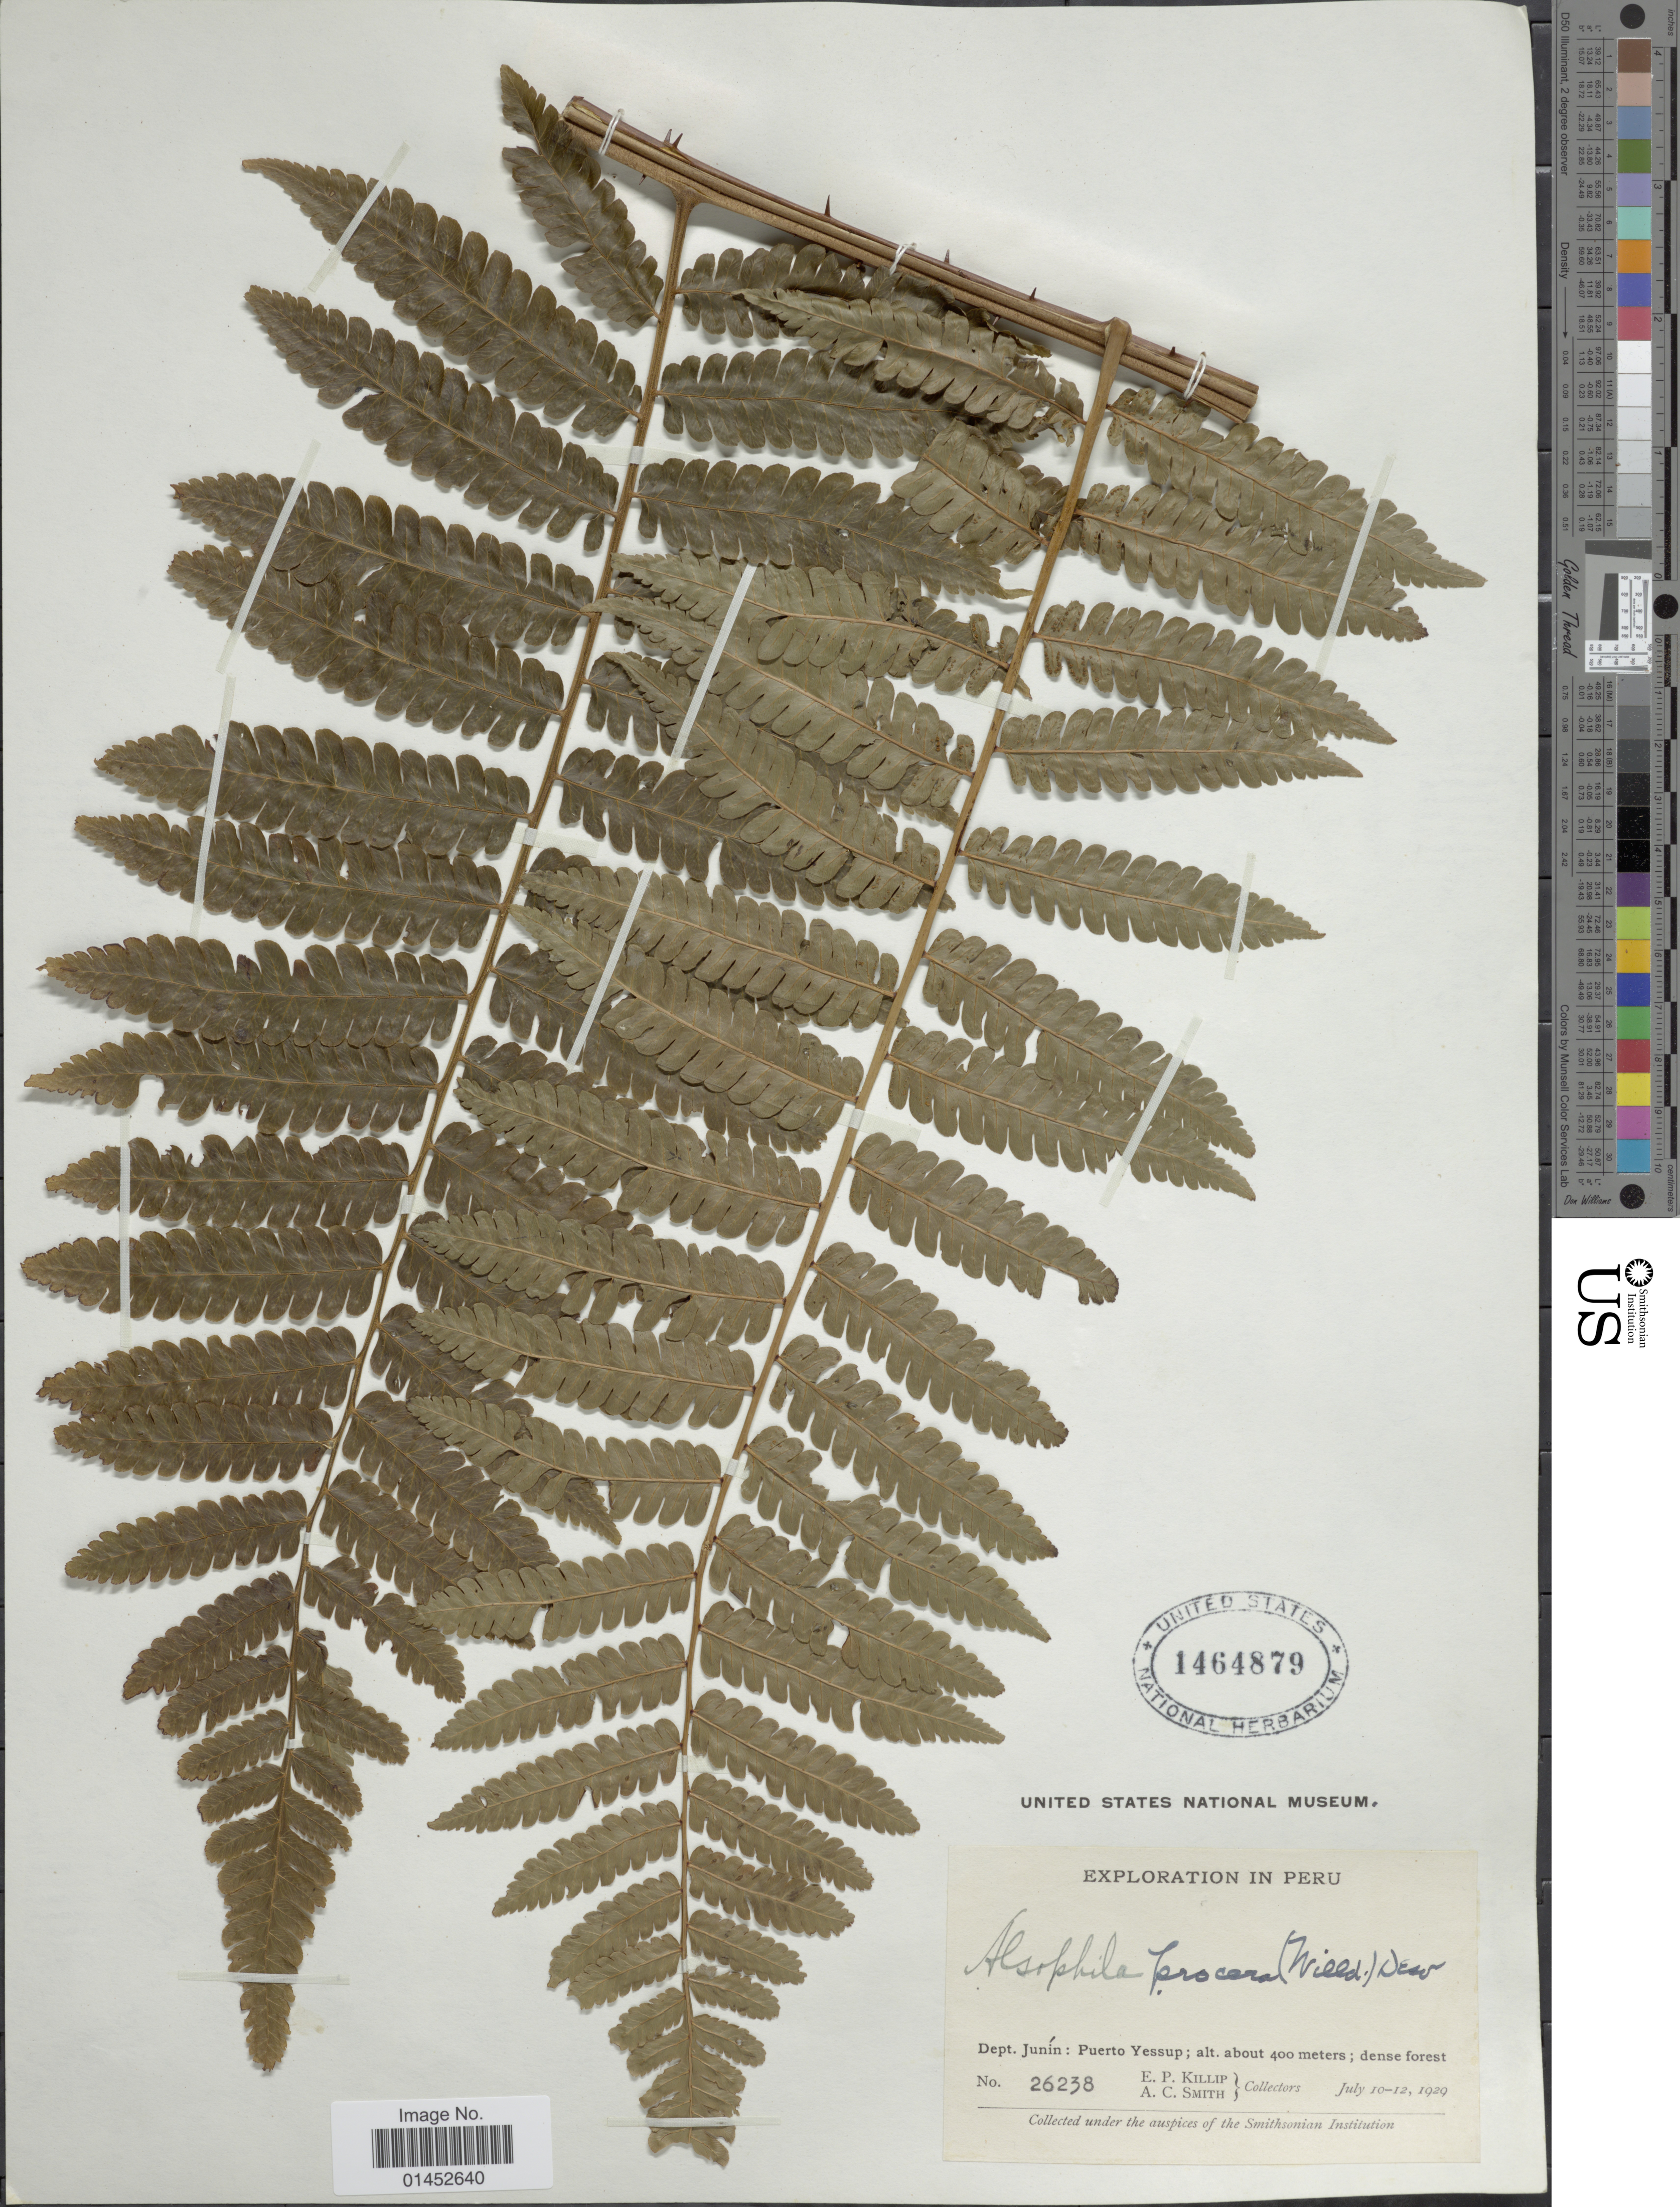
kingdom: Plantae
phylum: Tracheophyta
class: Polypodiopsida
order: Cyatheales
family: Cyatheaceae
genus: Cyathea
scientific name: Cyathea pungens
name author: (Willd.) Domin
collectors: E. P. Killip & A. C. Smith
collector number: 26238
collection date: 1929-07-10/1929-07-12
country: Peru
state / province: Junín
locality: Dept. Junín: Puerto Yessup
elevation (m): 400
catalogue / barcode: US 1464879